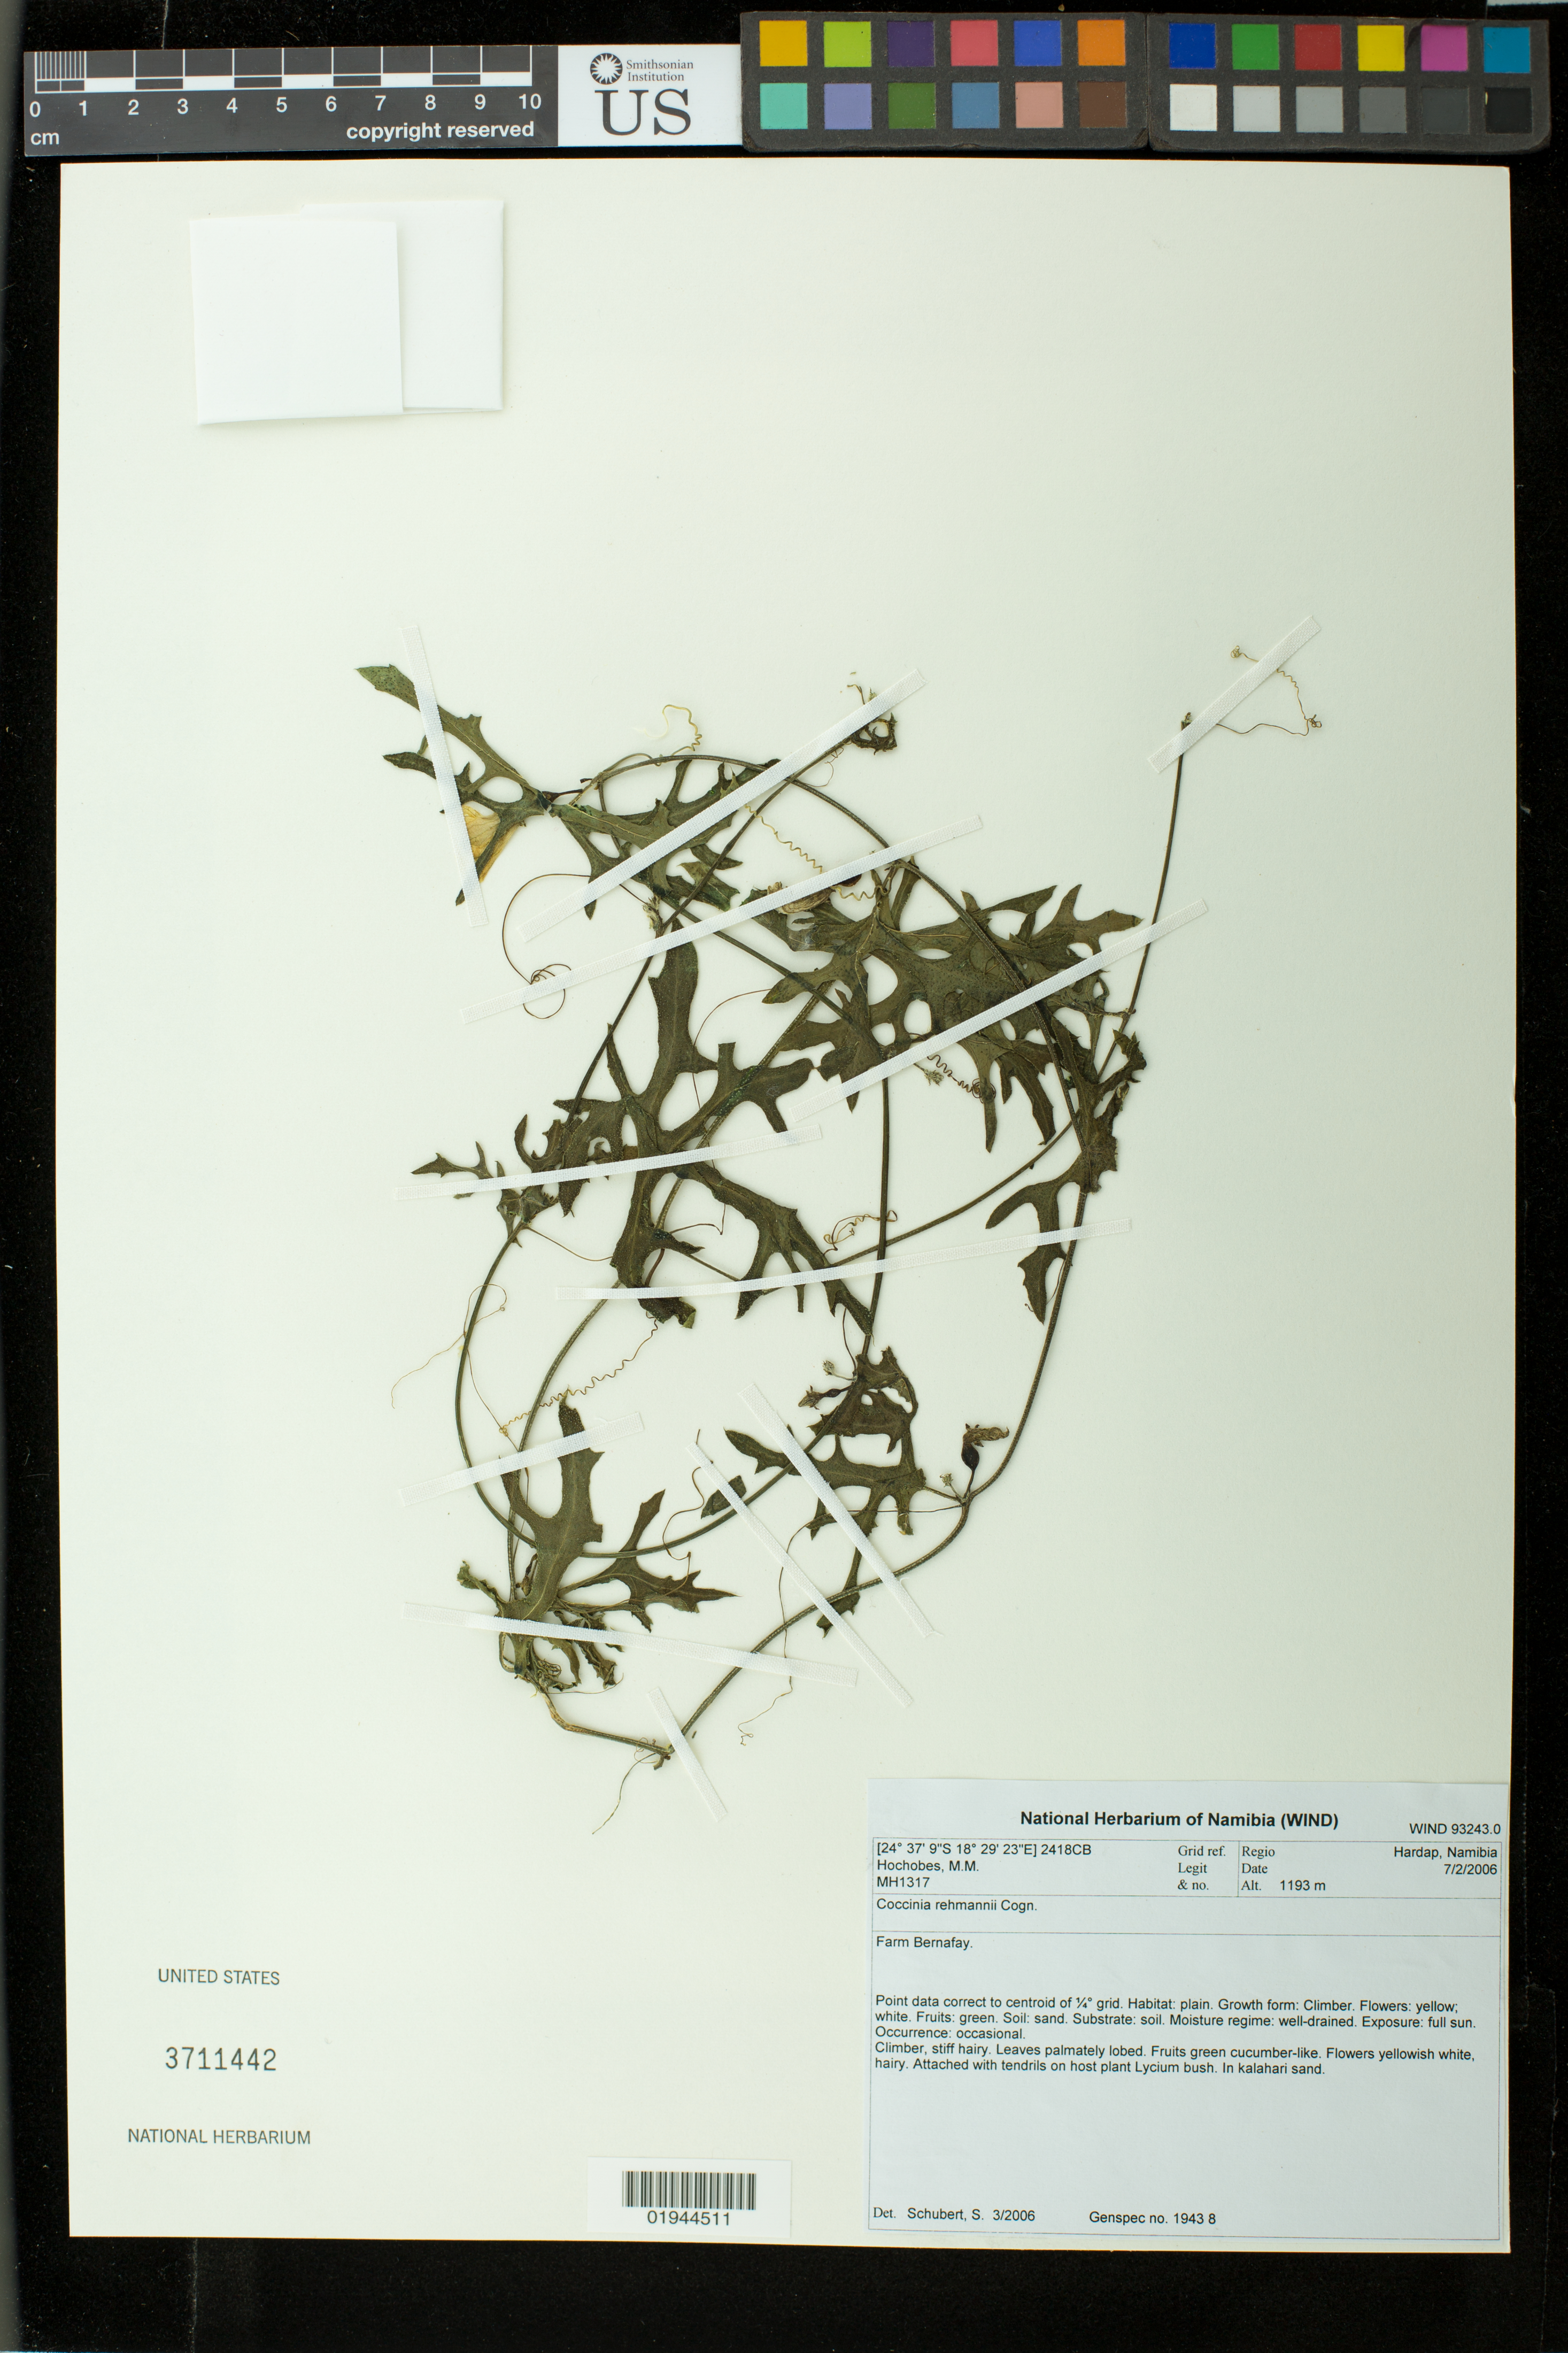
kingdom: Plantae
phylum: Tracheophyta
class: Magnoliopsida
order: Cucurbitales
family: Cucurbitaceae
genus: Coccinia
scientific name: Coccinia rehmannii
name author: Cogn.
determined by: Schubert, S.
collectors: M. Hochobes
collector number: MH1317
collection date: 2006-02-07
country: Namibia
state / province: Hardap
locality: Farm Bernafay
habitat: substrate: soil. moisture regime: well-drained. exposure: full sun. in kalahari sand.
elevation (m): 1193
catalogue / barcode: US 3711442